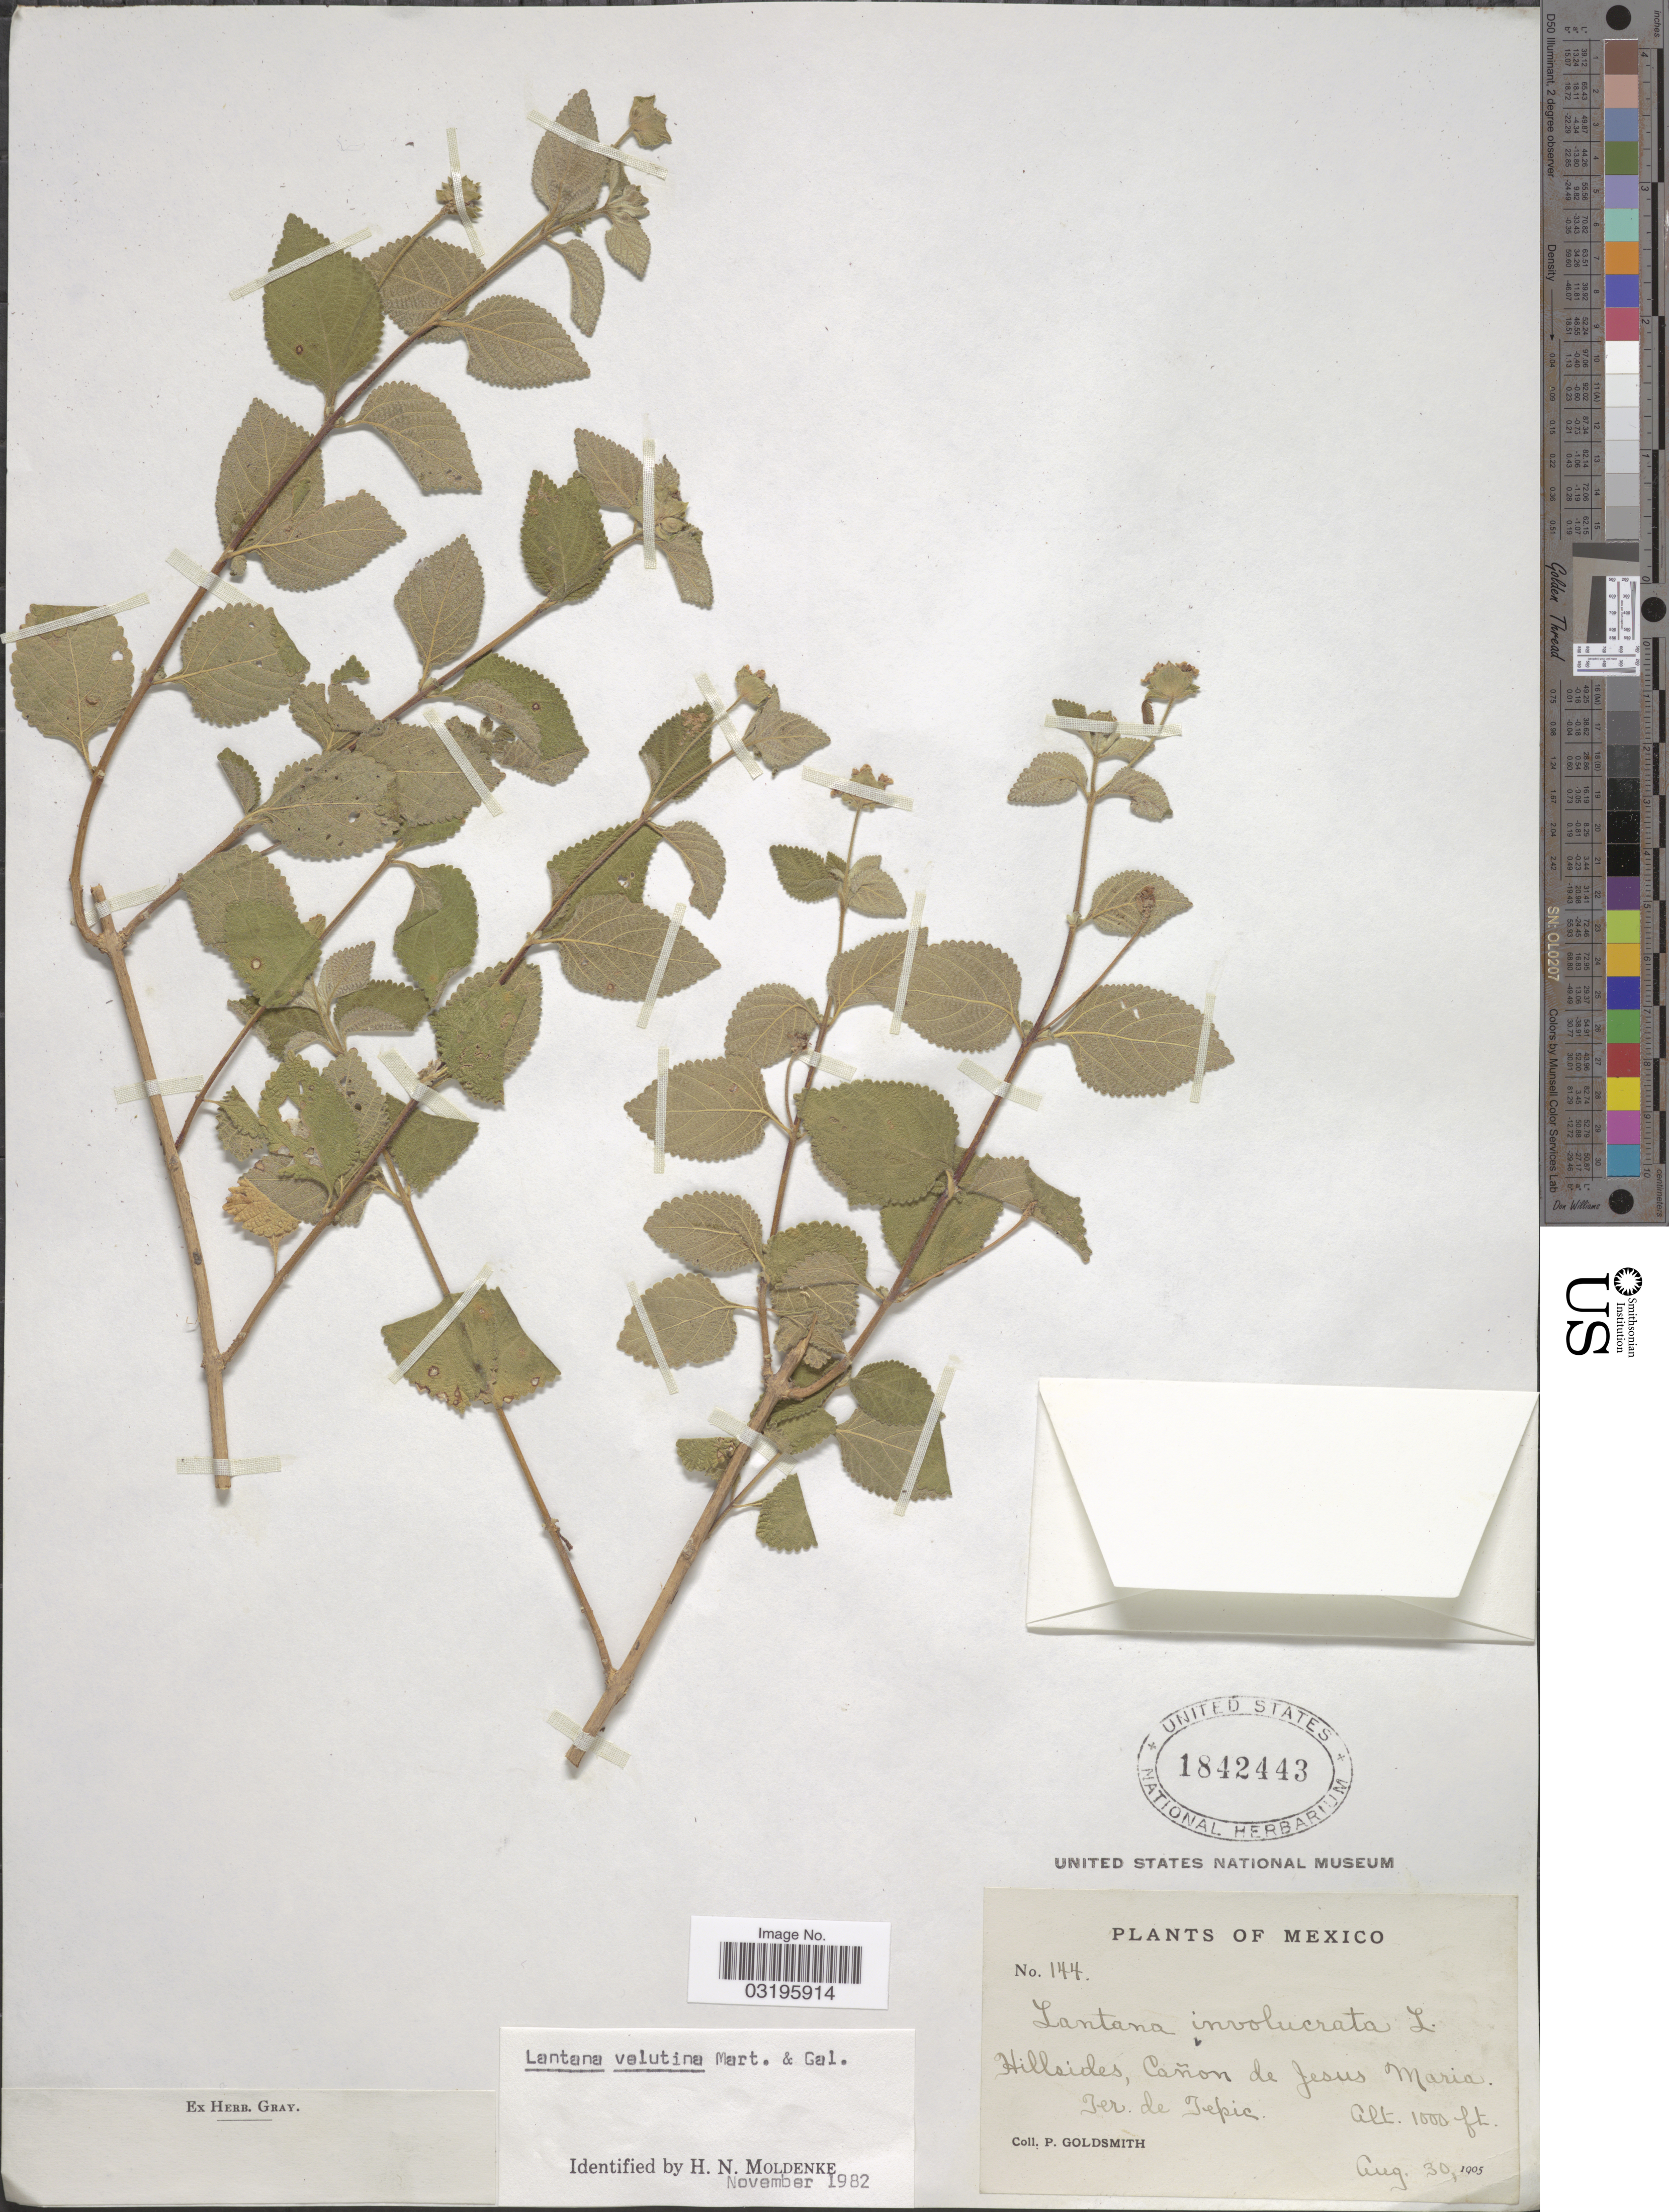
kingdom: Plantae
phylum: Tracheophyta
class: Magnoliopsida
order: Lamiales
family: Verbenaceae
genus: Lantana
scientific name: Lantana velutina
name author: M. Martens & Galeotti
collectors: P. Goldsmith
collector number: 144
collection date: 1905-08-30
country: Mexico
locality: Hillsides, Cañon de Jesus Maria. Ter. de Tepic.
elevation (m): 305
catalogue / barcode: US 1842443